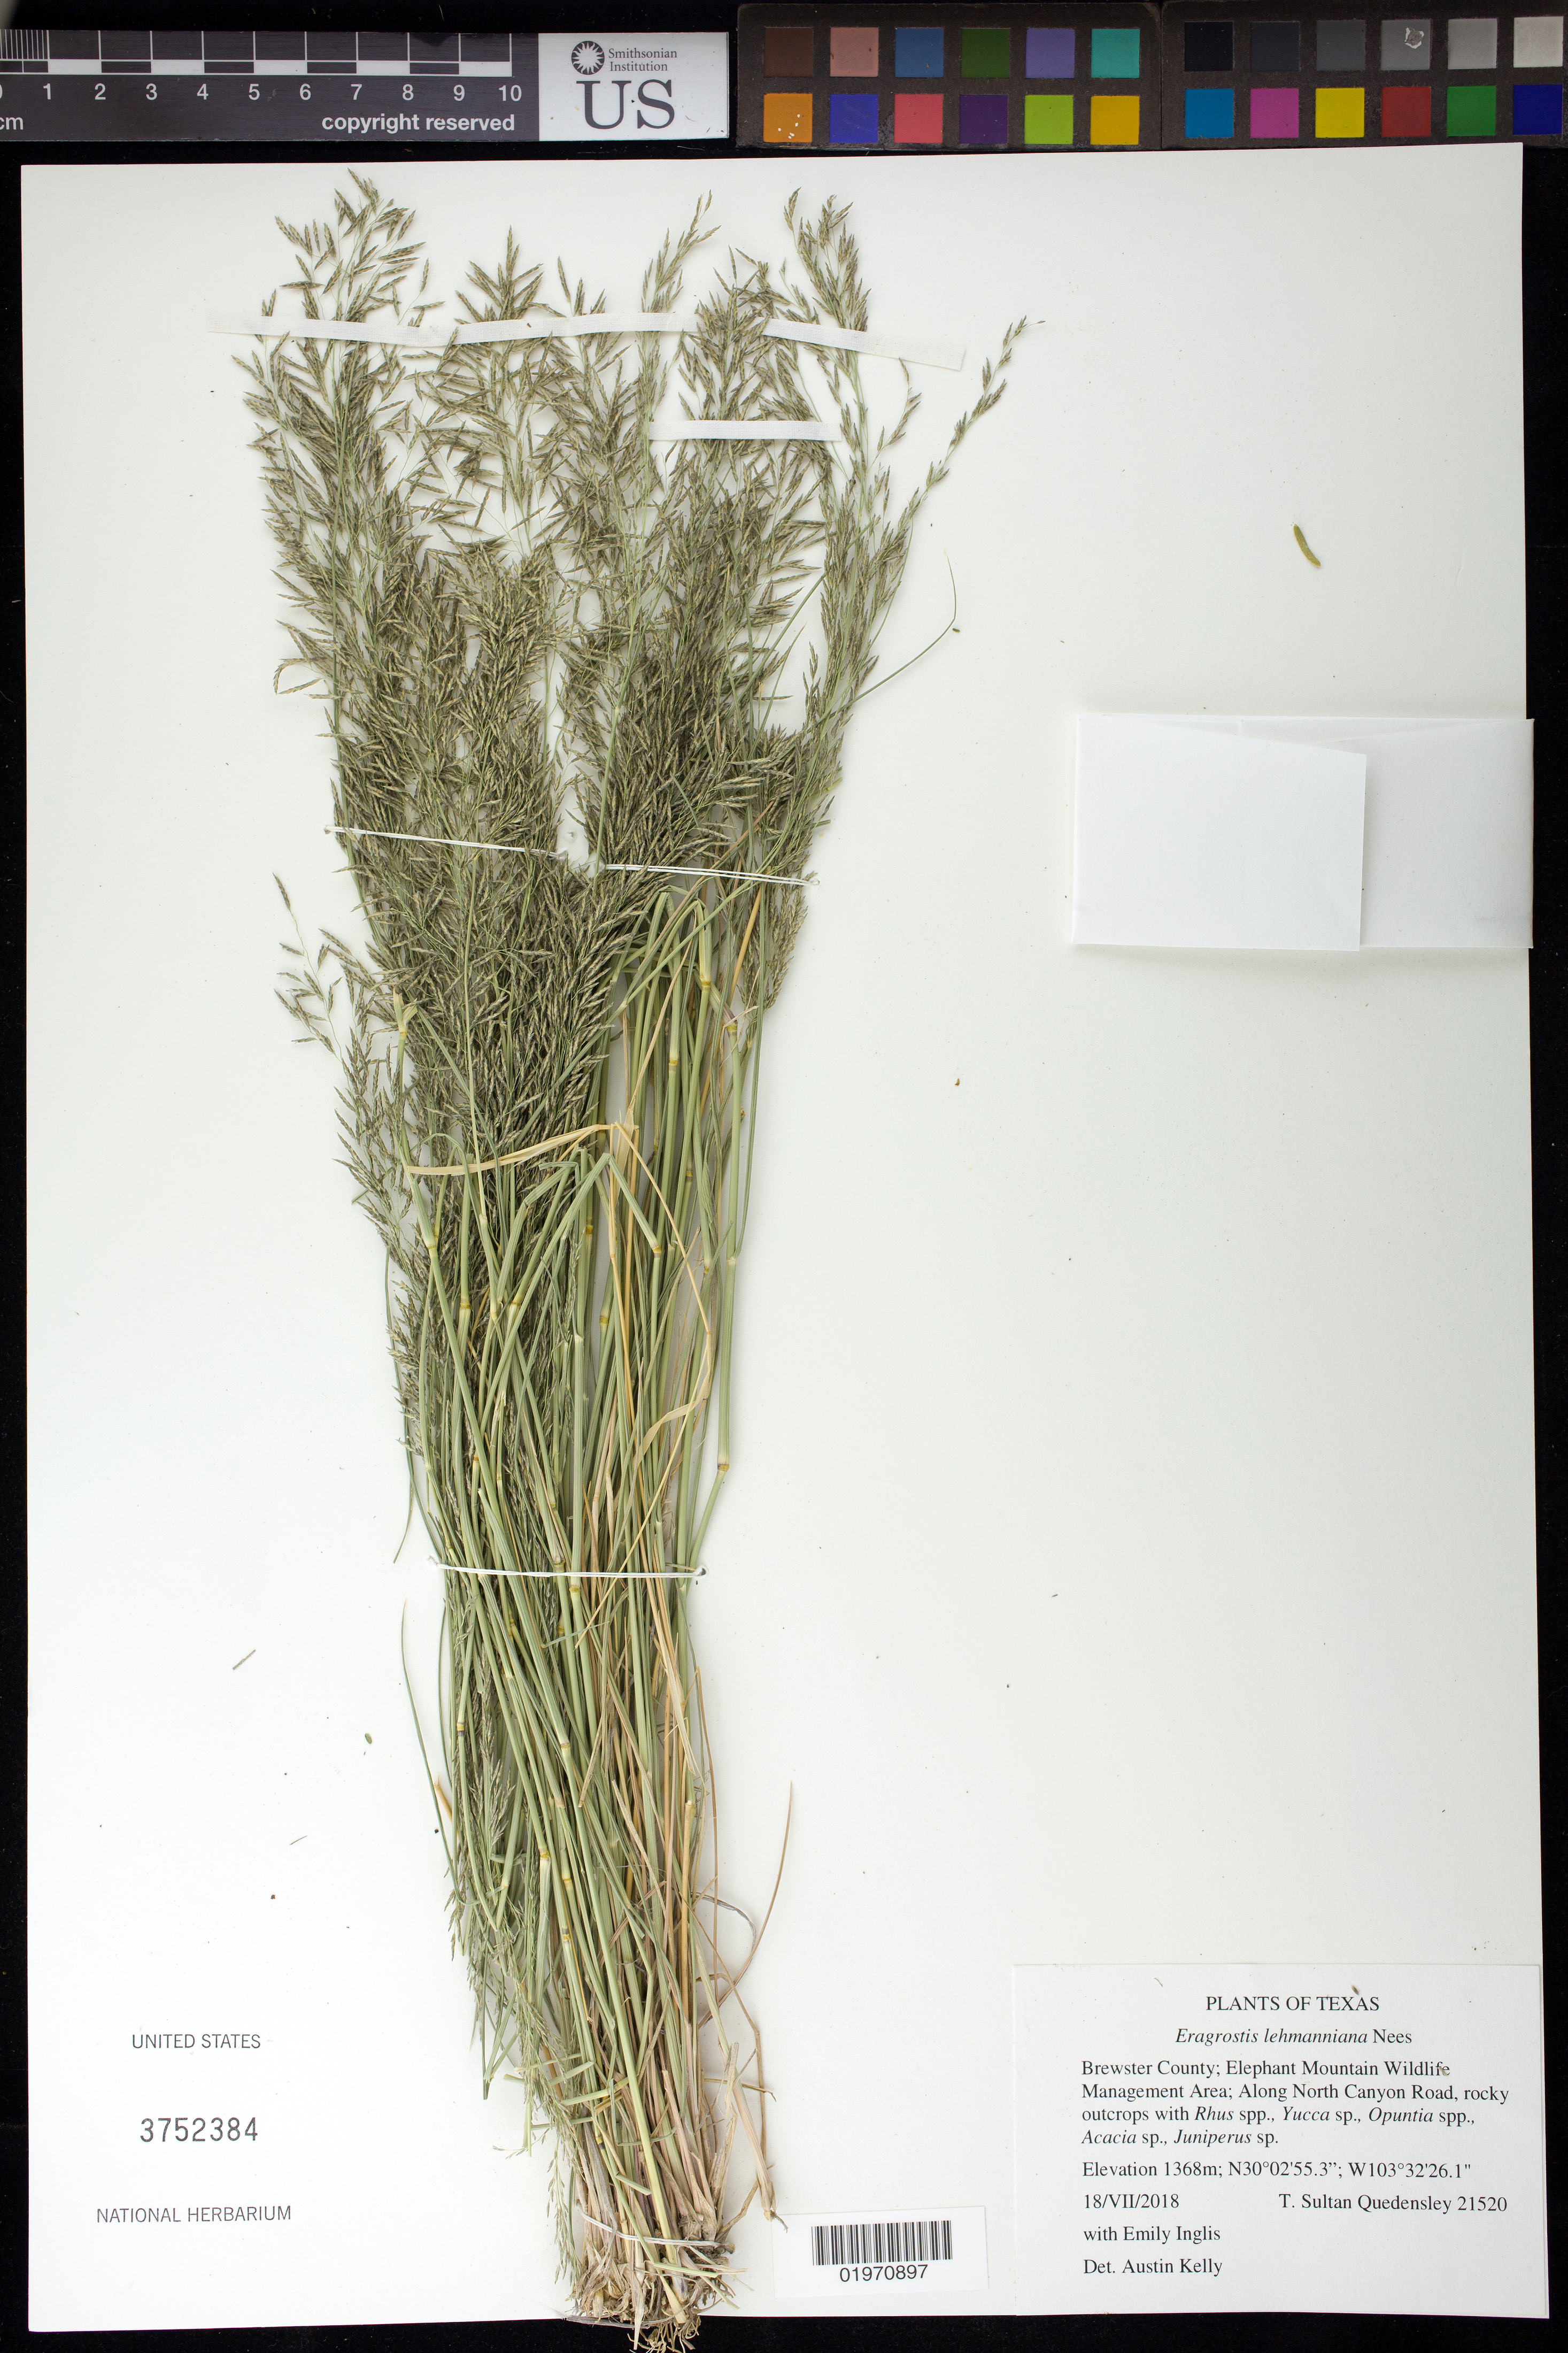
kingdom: Plantae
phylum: Tracheophyta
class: Liliopsida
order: Poales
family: Poaceae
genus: Eragrostis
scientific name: Eragrostis lehmanniana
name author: Nees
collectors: T. S. Quedensley & E. Inglis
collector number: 21520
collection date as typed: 18 Jul 2018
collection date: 2018-07-18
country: United States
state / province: Texas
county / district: Brewster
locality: Elephant Mountain Wildlife Management Area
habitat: Along North Canyon Road, rocky outcrops with Rhus spp., Yucca sp., Opuntia spp., Acacia sp., Juniperus sp.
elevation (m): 1368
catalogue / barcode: US 3752384